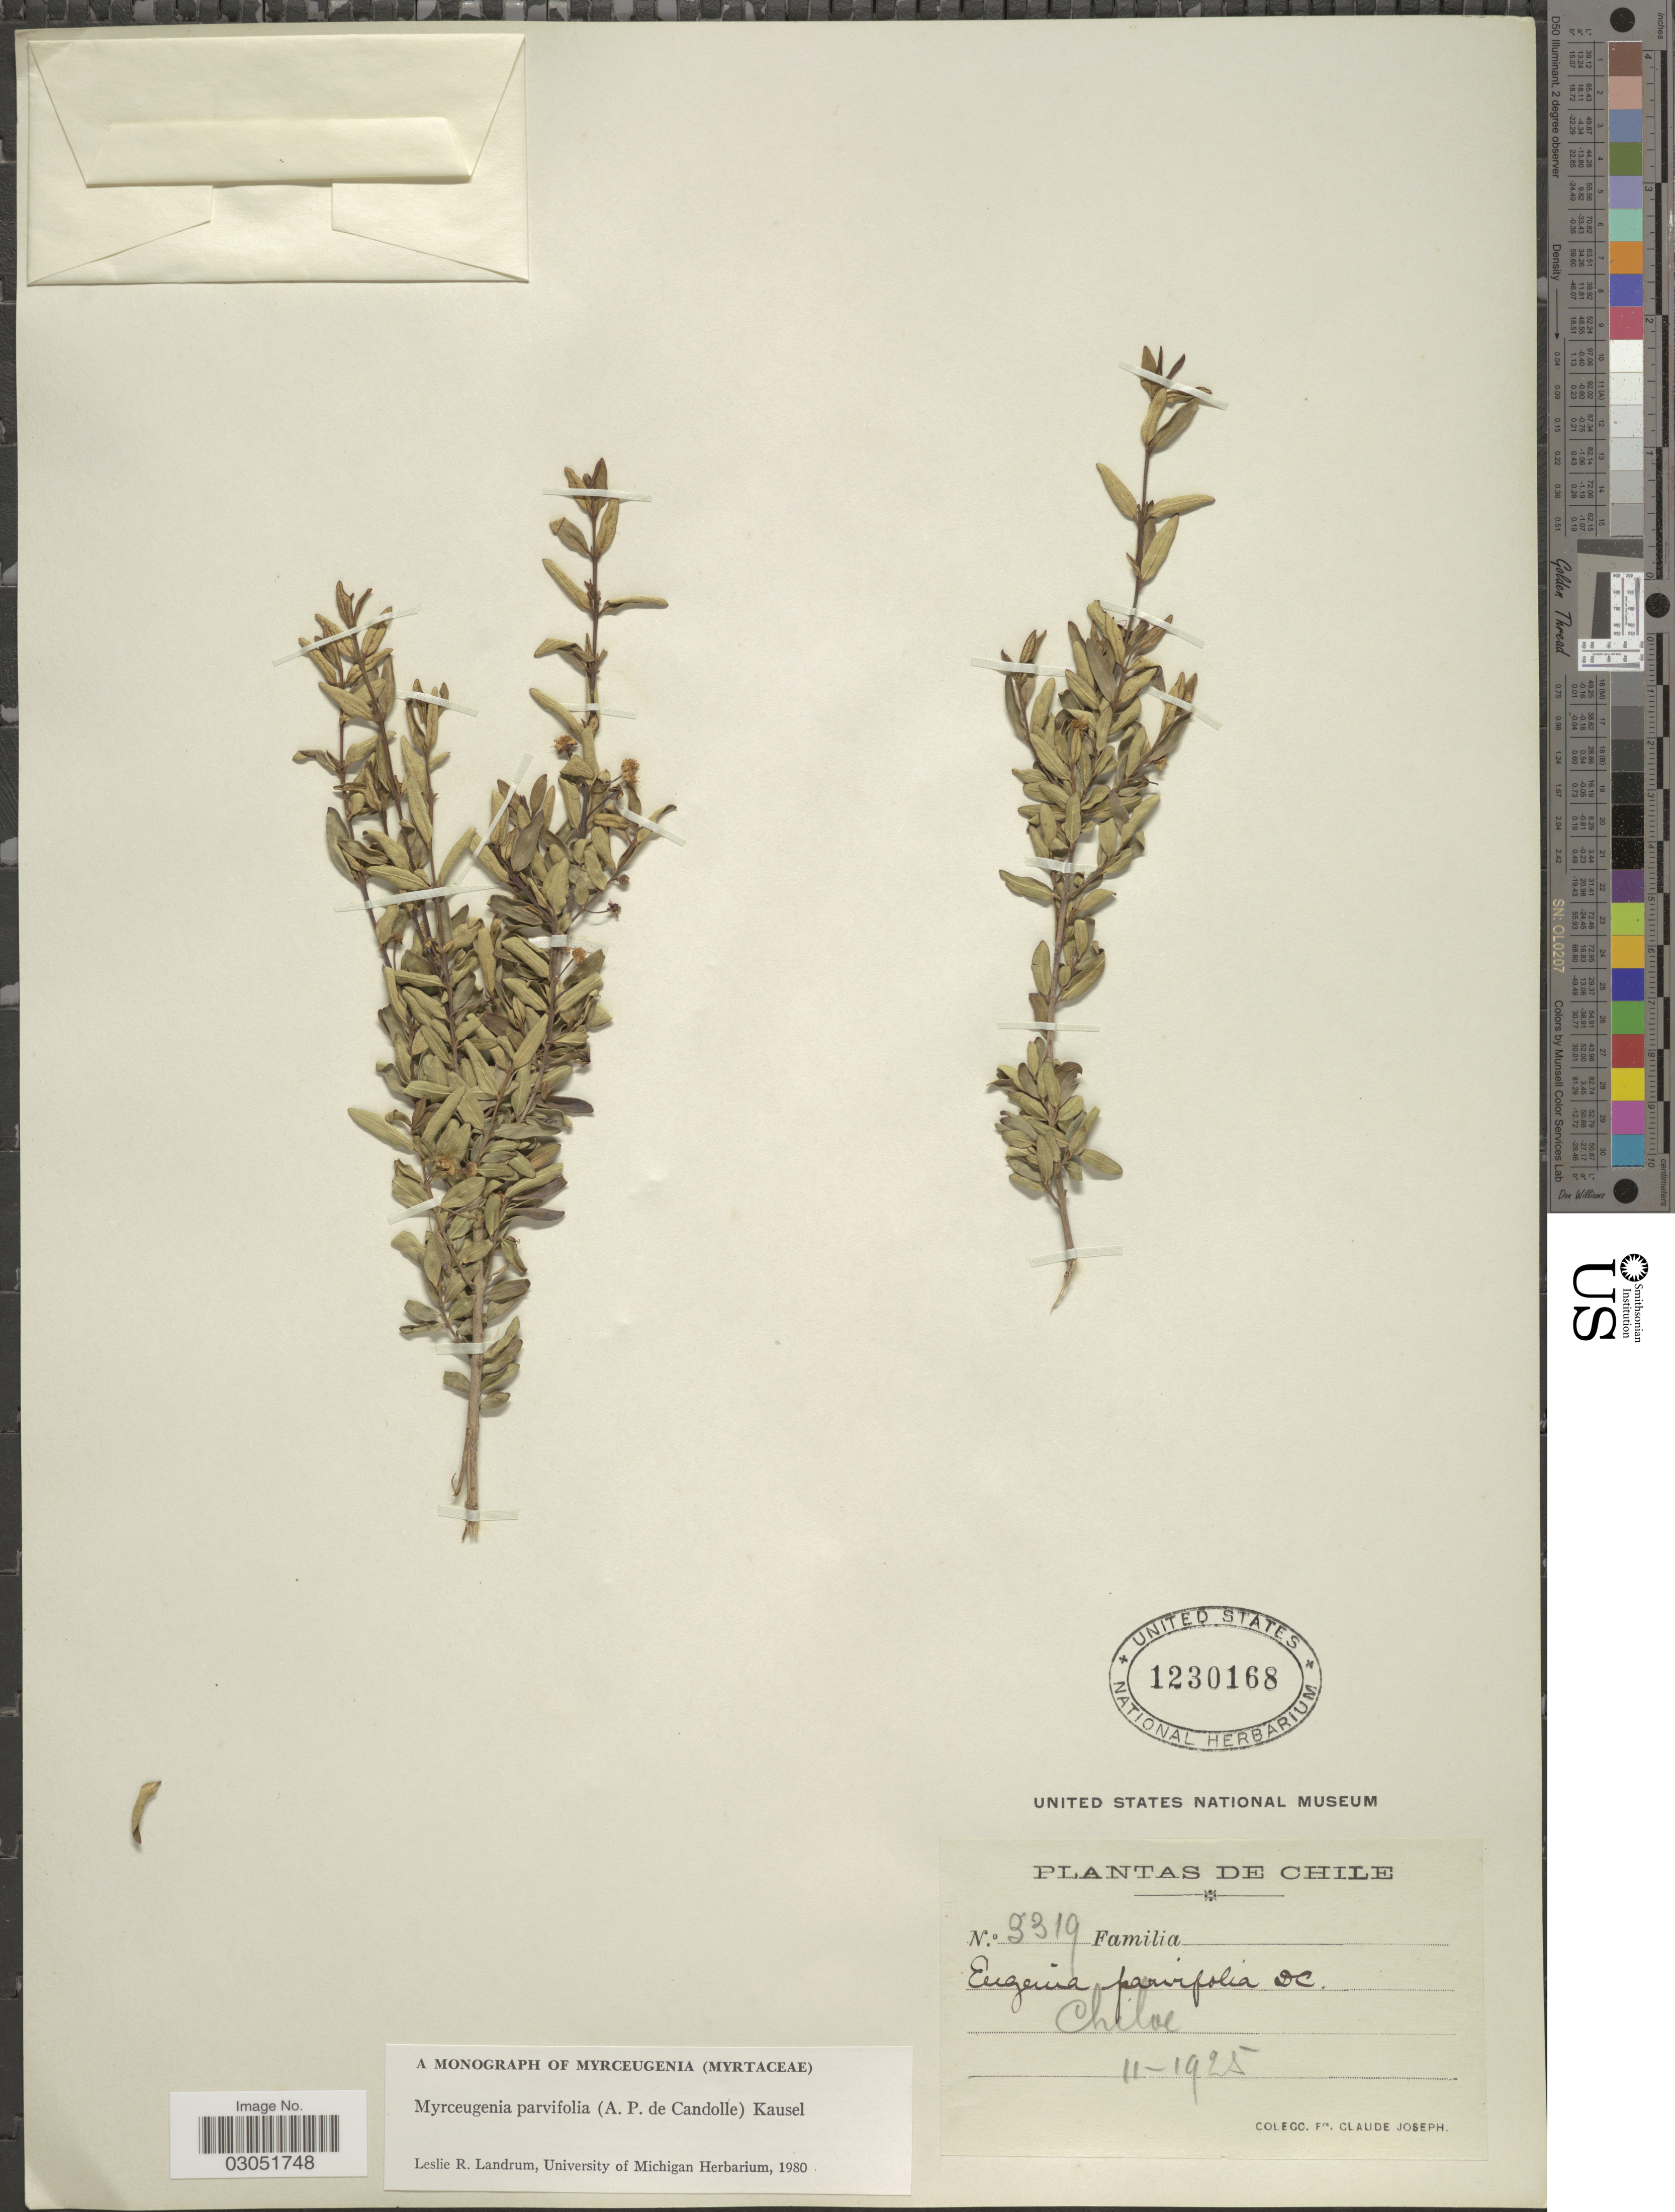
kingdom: Plantae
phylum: Tracheophyta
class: Magnoliopsida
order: Myrtales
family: Myrtaceae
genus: Myrceugenia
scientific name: Myrceugenia parvifolia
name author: (DC.) Kausel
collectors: Bro. Claude-Joseph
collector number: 3319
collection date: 1925-11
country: Chile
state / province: Arica y Parinacota (XV)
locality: Chiloe.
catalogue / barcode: US 1230168